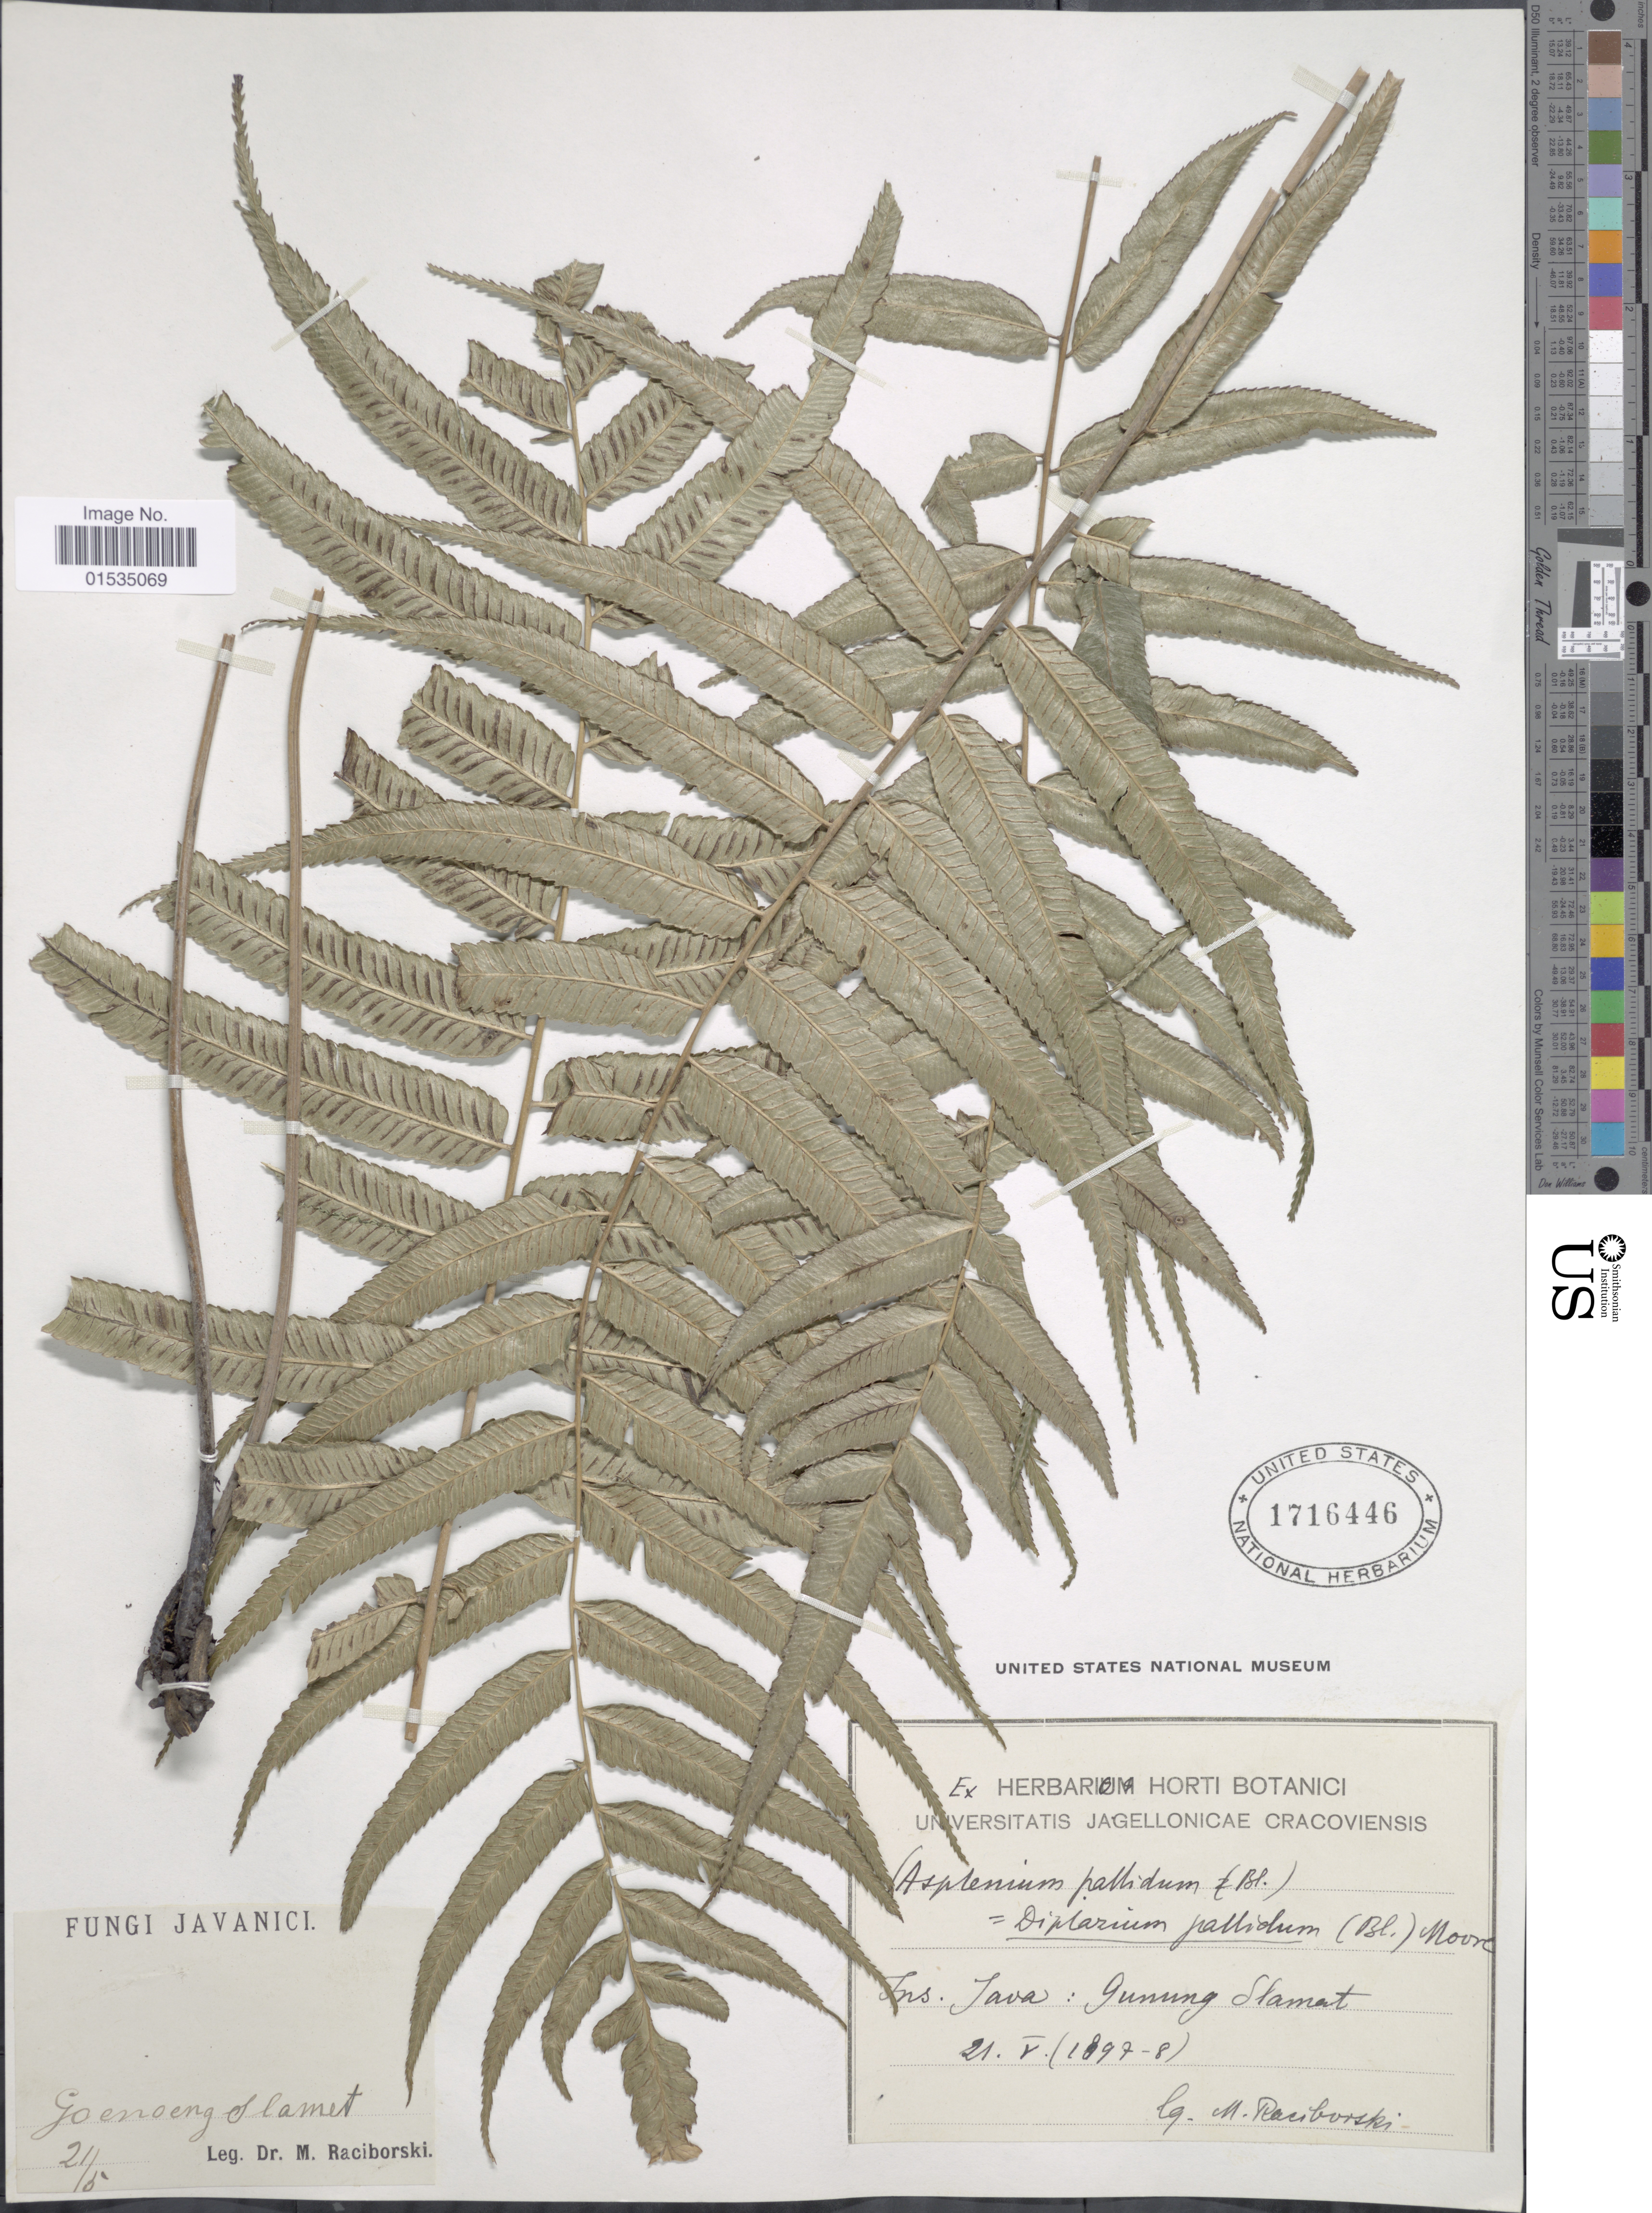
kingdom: Plantae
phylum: Tracheophyta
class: Polypodiopsida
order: Polypodiales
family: Athyriaceae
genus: Diplazium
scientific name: Diplazium pallidum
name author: (Blume) T. Moore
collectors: M. Raciborski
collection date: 1897-05-21/1898-05-21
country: Indonesia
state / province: Java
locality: Gunnung Stamat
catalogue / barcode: US 1716446